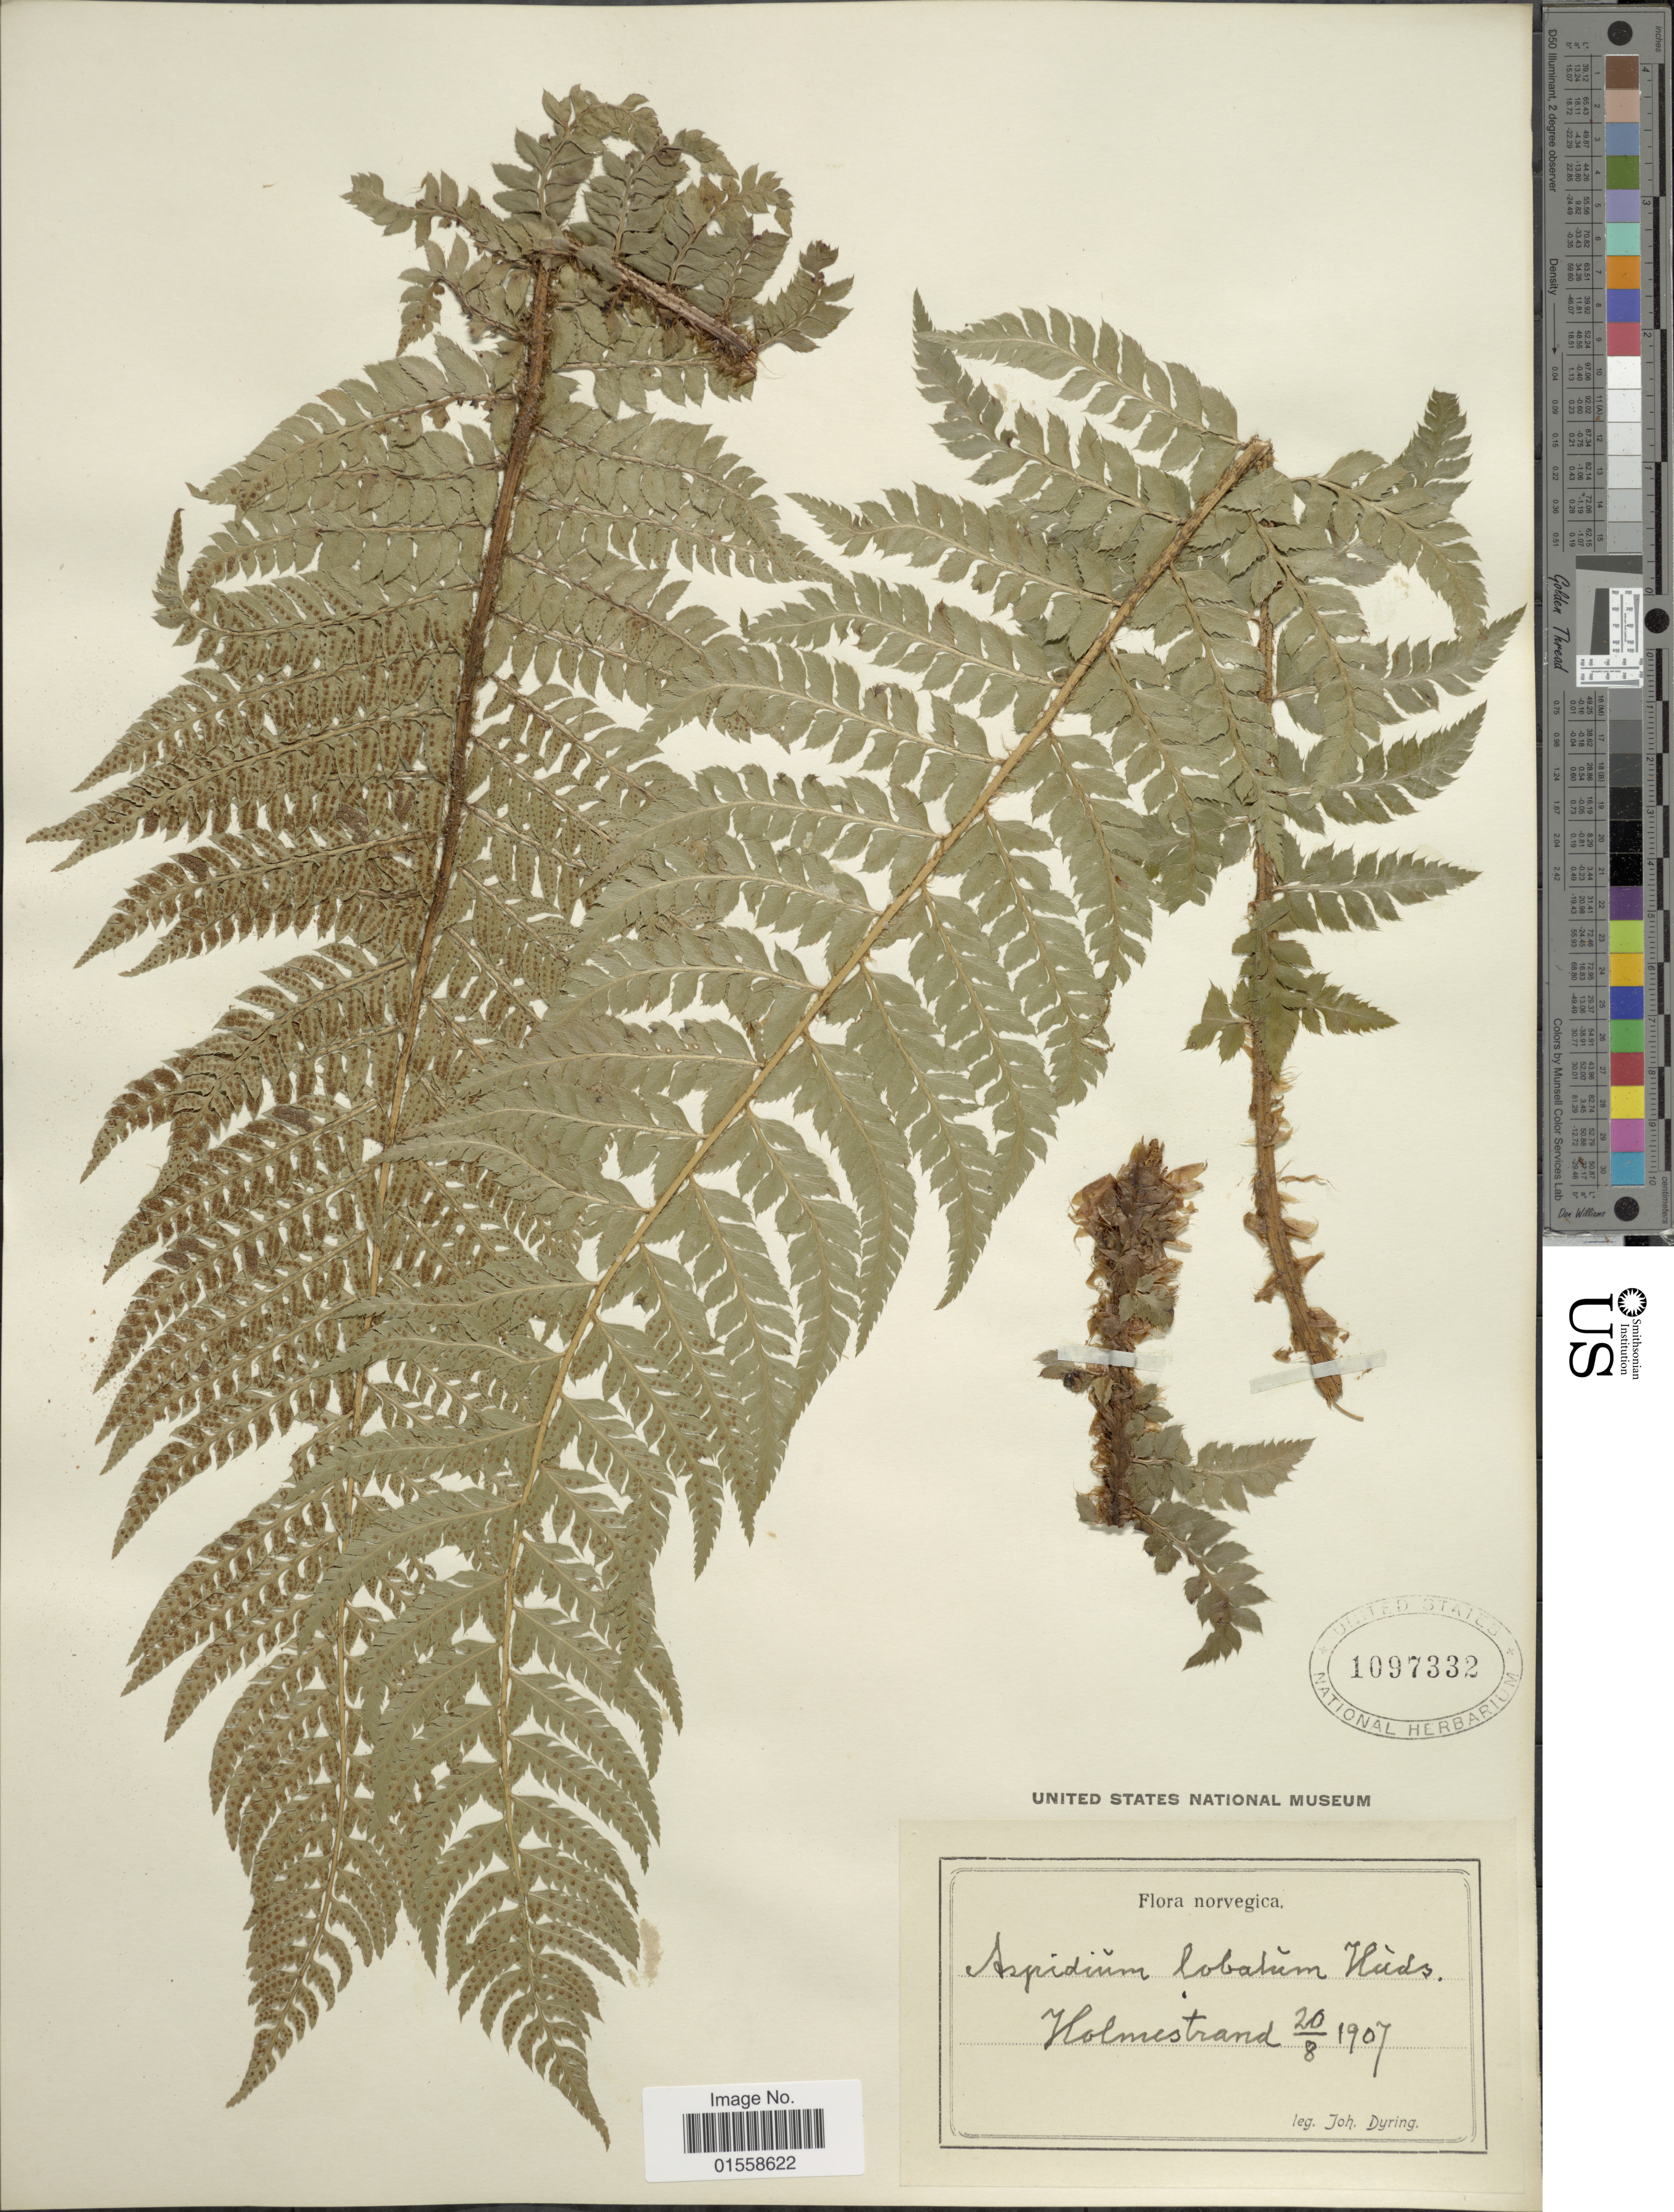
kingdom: Plantae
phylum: Tracheophyta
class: Polypodiopsida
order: Polypodiales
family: Dryopteridaceae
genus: Polystichum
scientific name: Polystichum aculeatum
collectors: Dyring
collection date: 1907-08-20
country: Norway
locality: Norvegica. Holmestrand.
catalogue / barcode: US 1097332